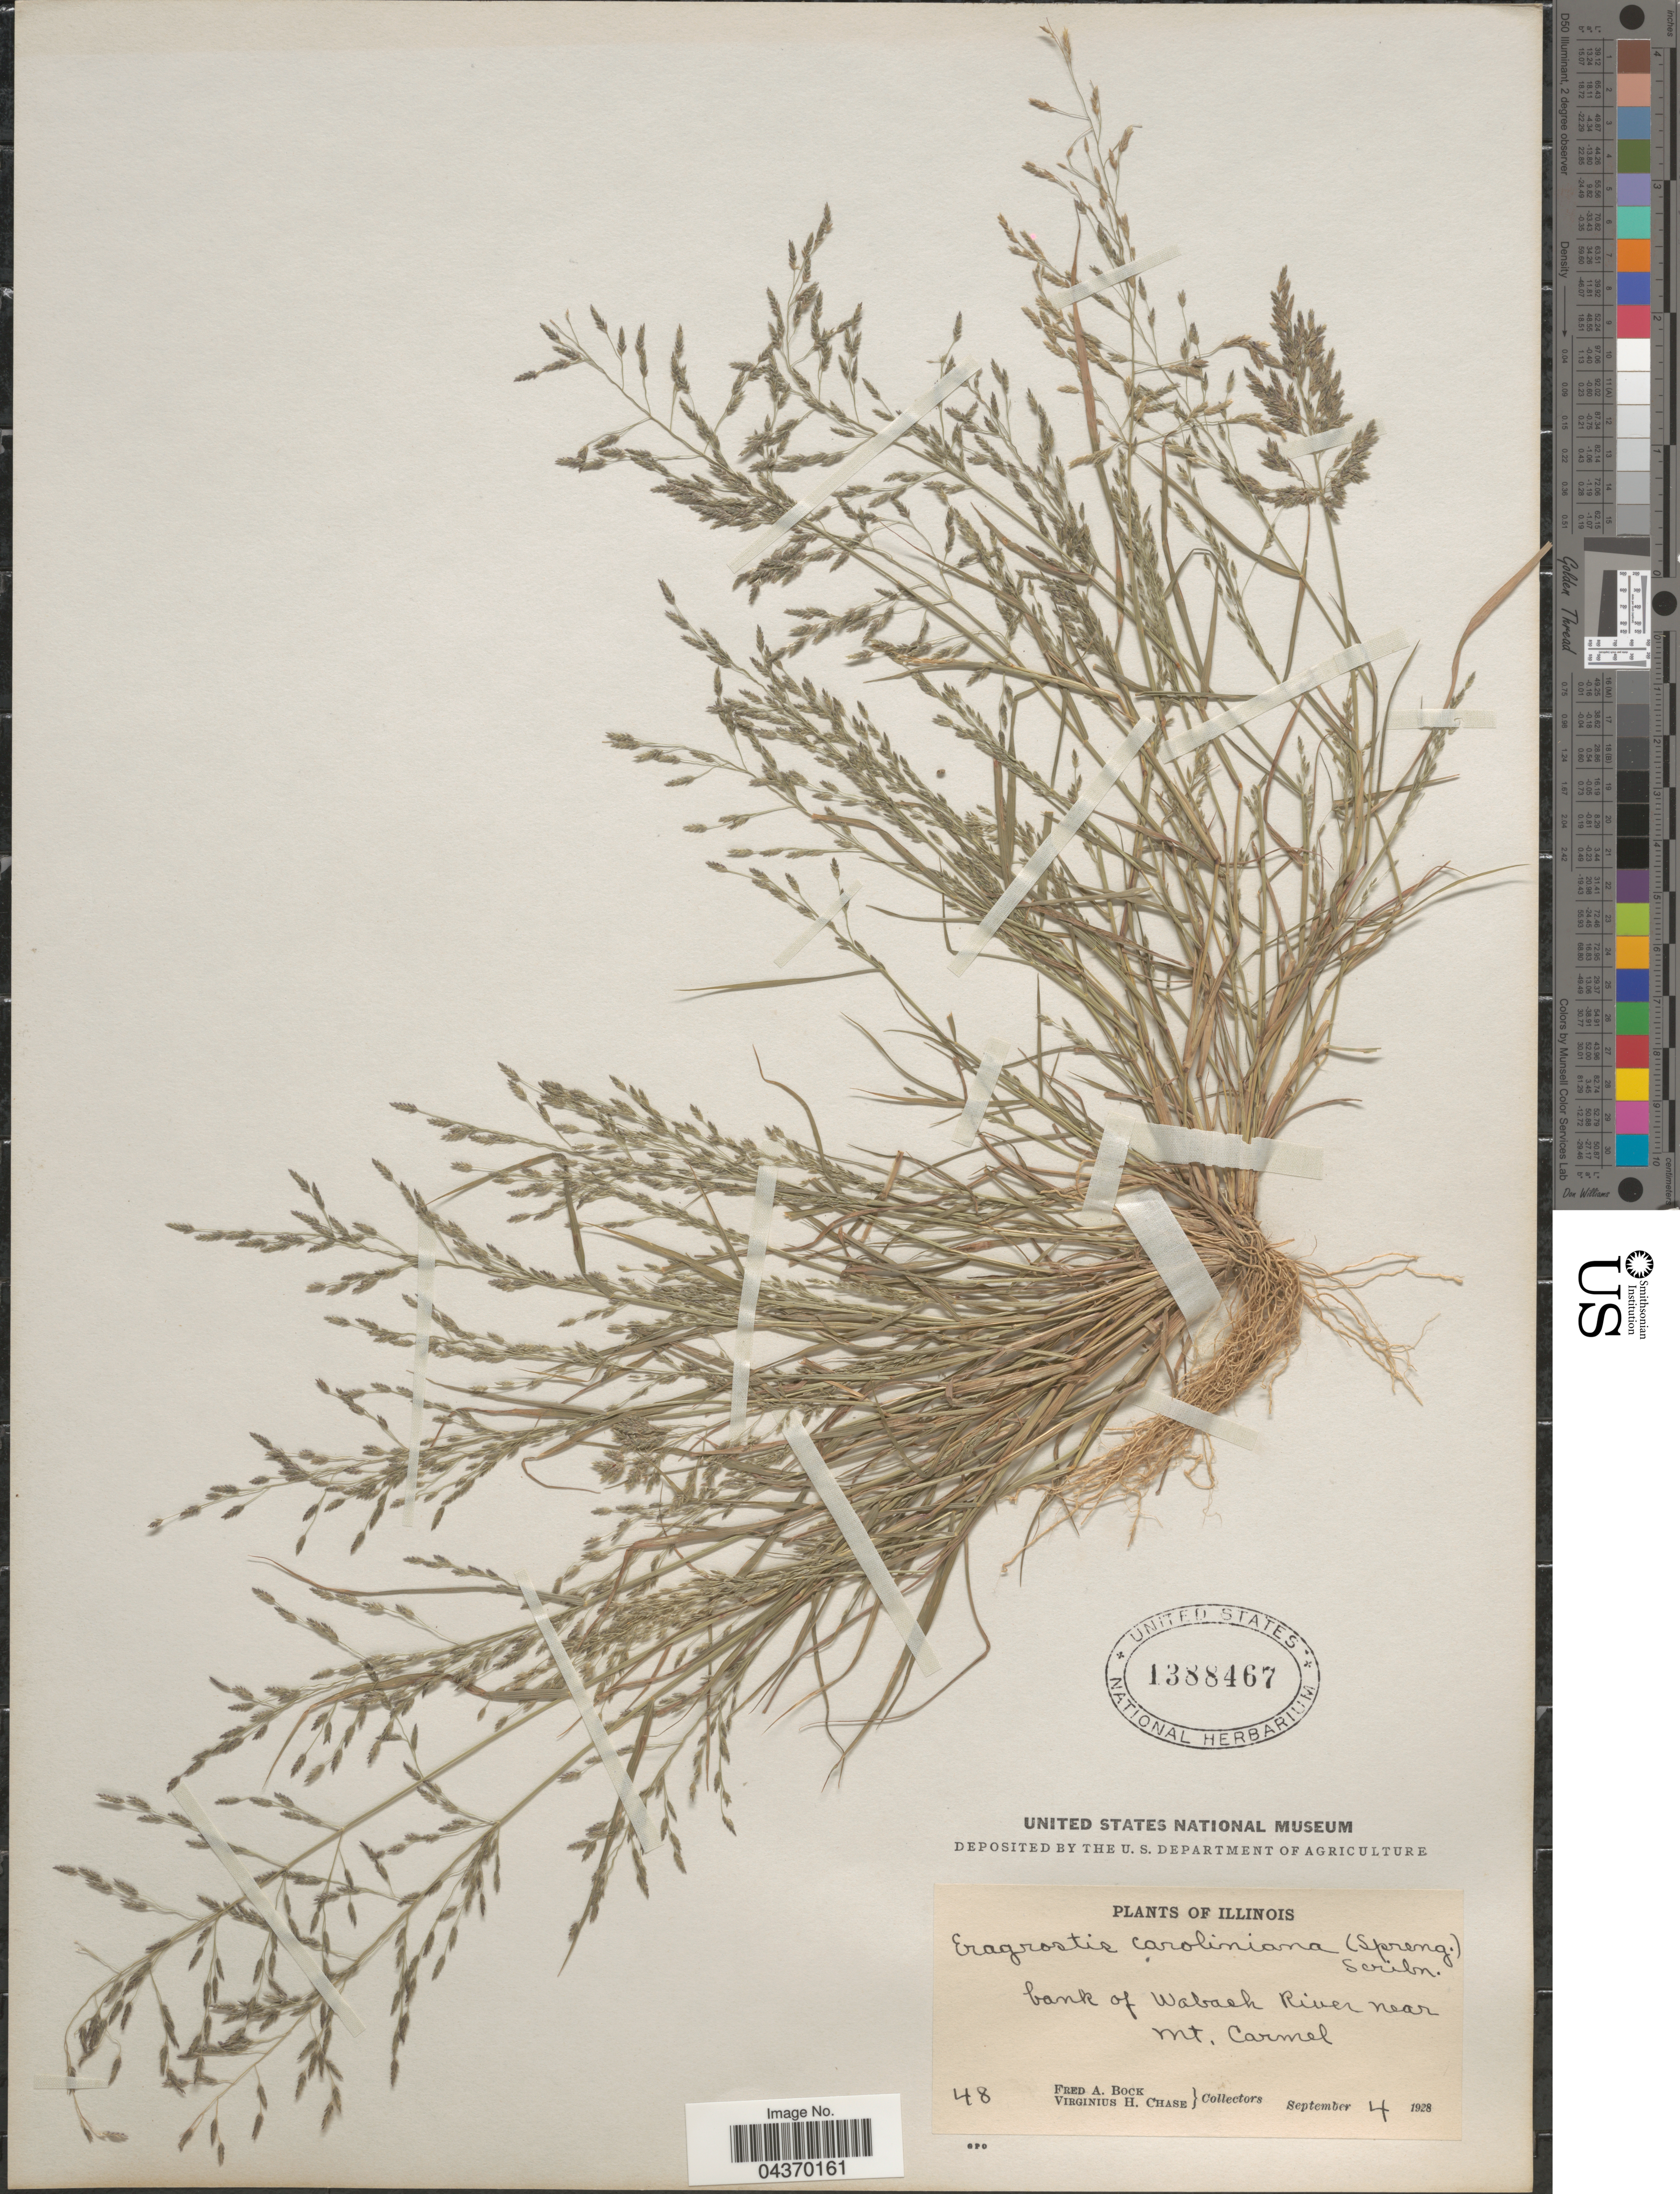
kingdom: Plantae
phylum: Tracheophyta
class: Liliopsida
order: Poales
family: Poaceae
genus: Eragrostis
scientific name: Eragrostis pectinacea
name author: (Michx.) Nees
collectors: F. Bock & V. H. Chase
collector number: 48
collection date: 1928-09-04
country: United States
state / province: Illinois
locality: Bank of Wabash River near Mt. Carmel.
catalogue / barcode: US 1388467